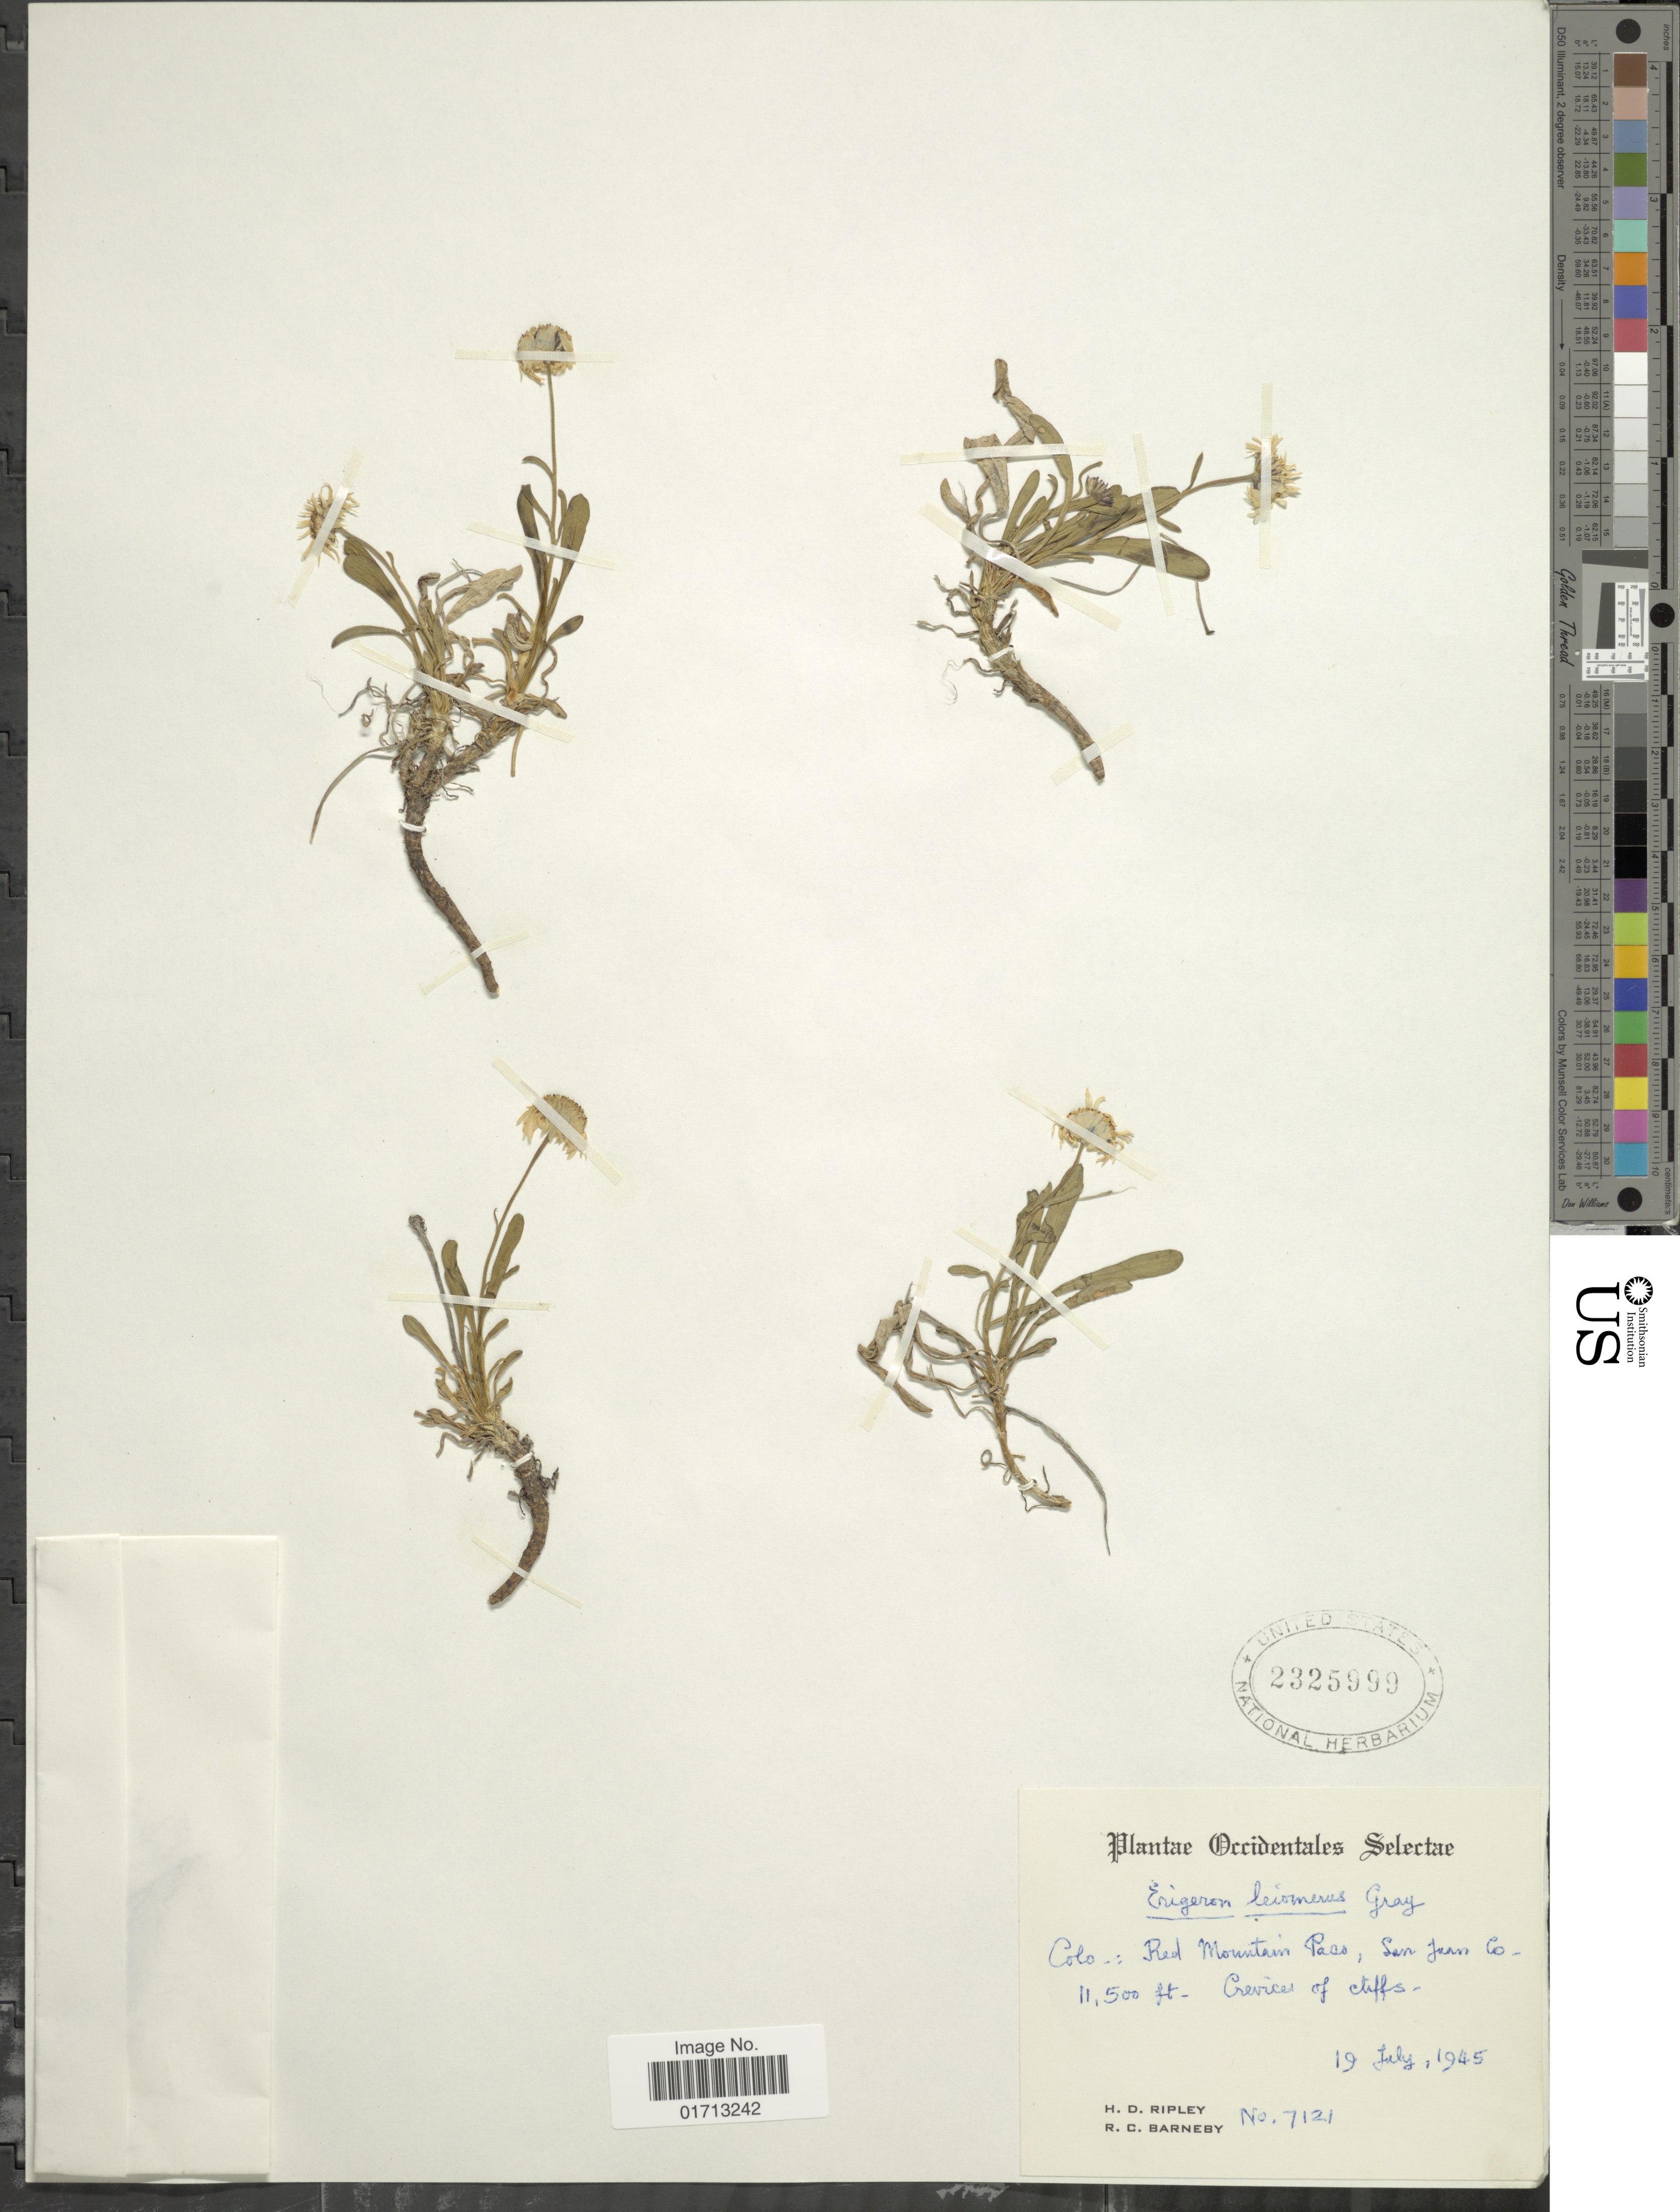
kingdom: Plantae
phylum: Tracheophyta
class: Magnoliopsida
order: Asterales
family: Asteraceae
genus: Erigeron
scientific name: Erigeron leiomerus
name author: A. Gray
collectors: H. Ripley & R. C. Barneby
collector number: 7121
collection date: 1945-07-19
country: United States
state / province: Colorado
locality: Red Mountain Pass, San Juan Co.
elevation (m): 3505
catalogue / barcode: US 2325999